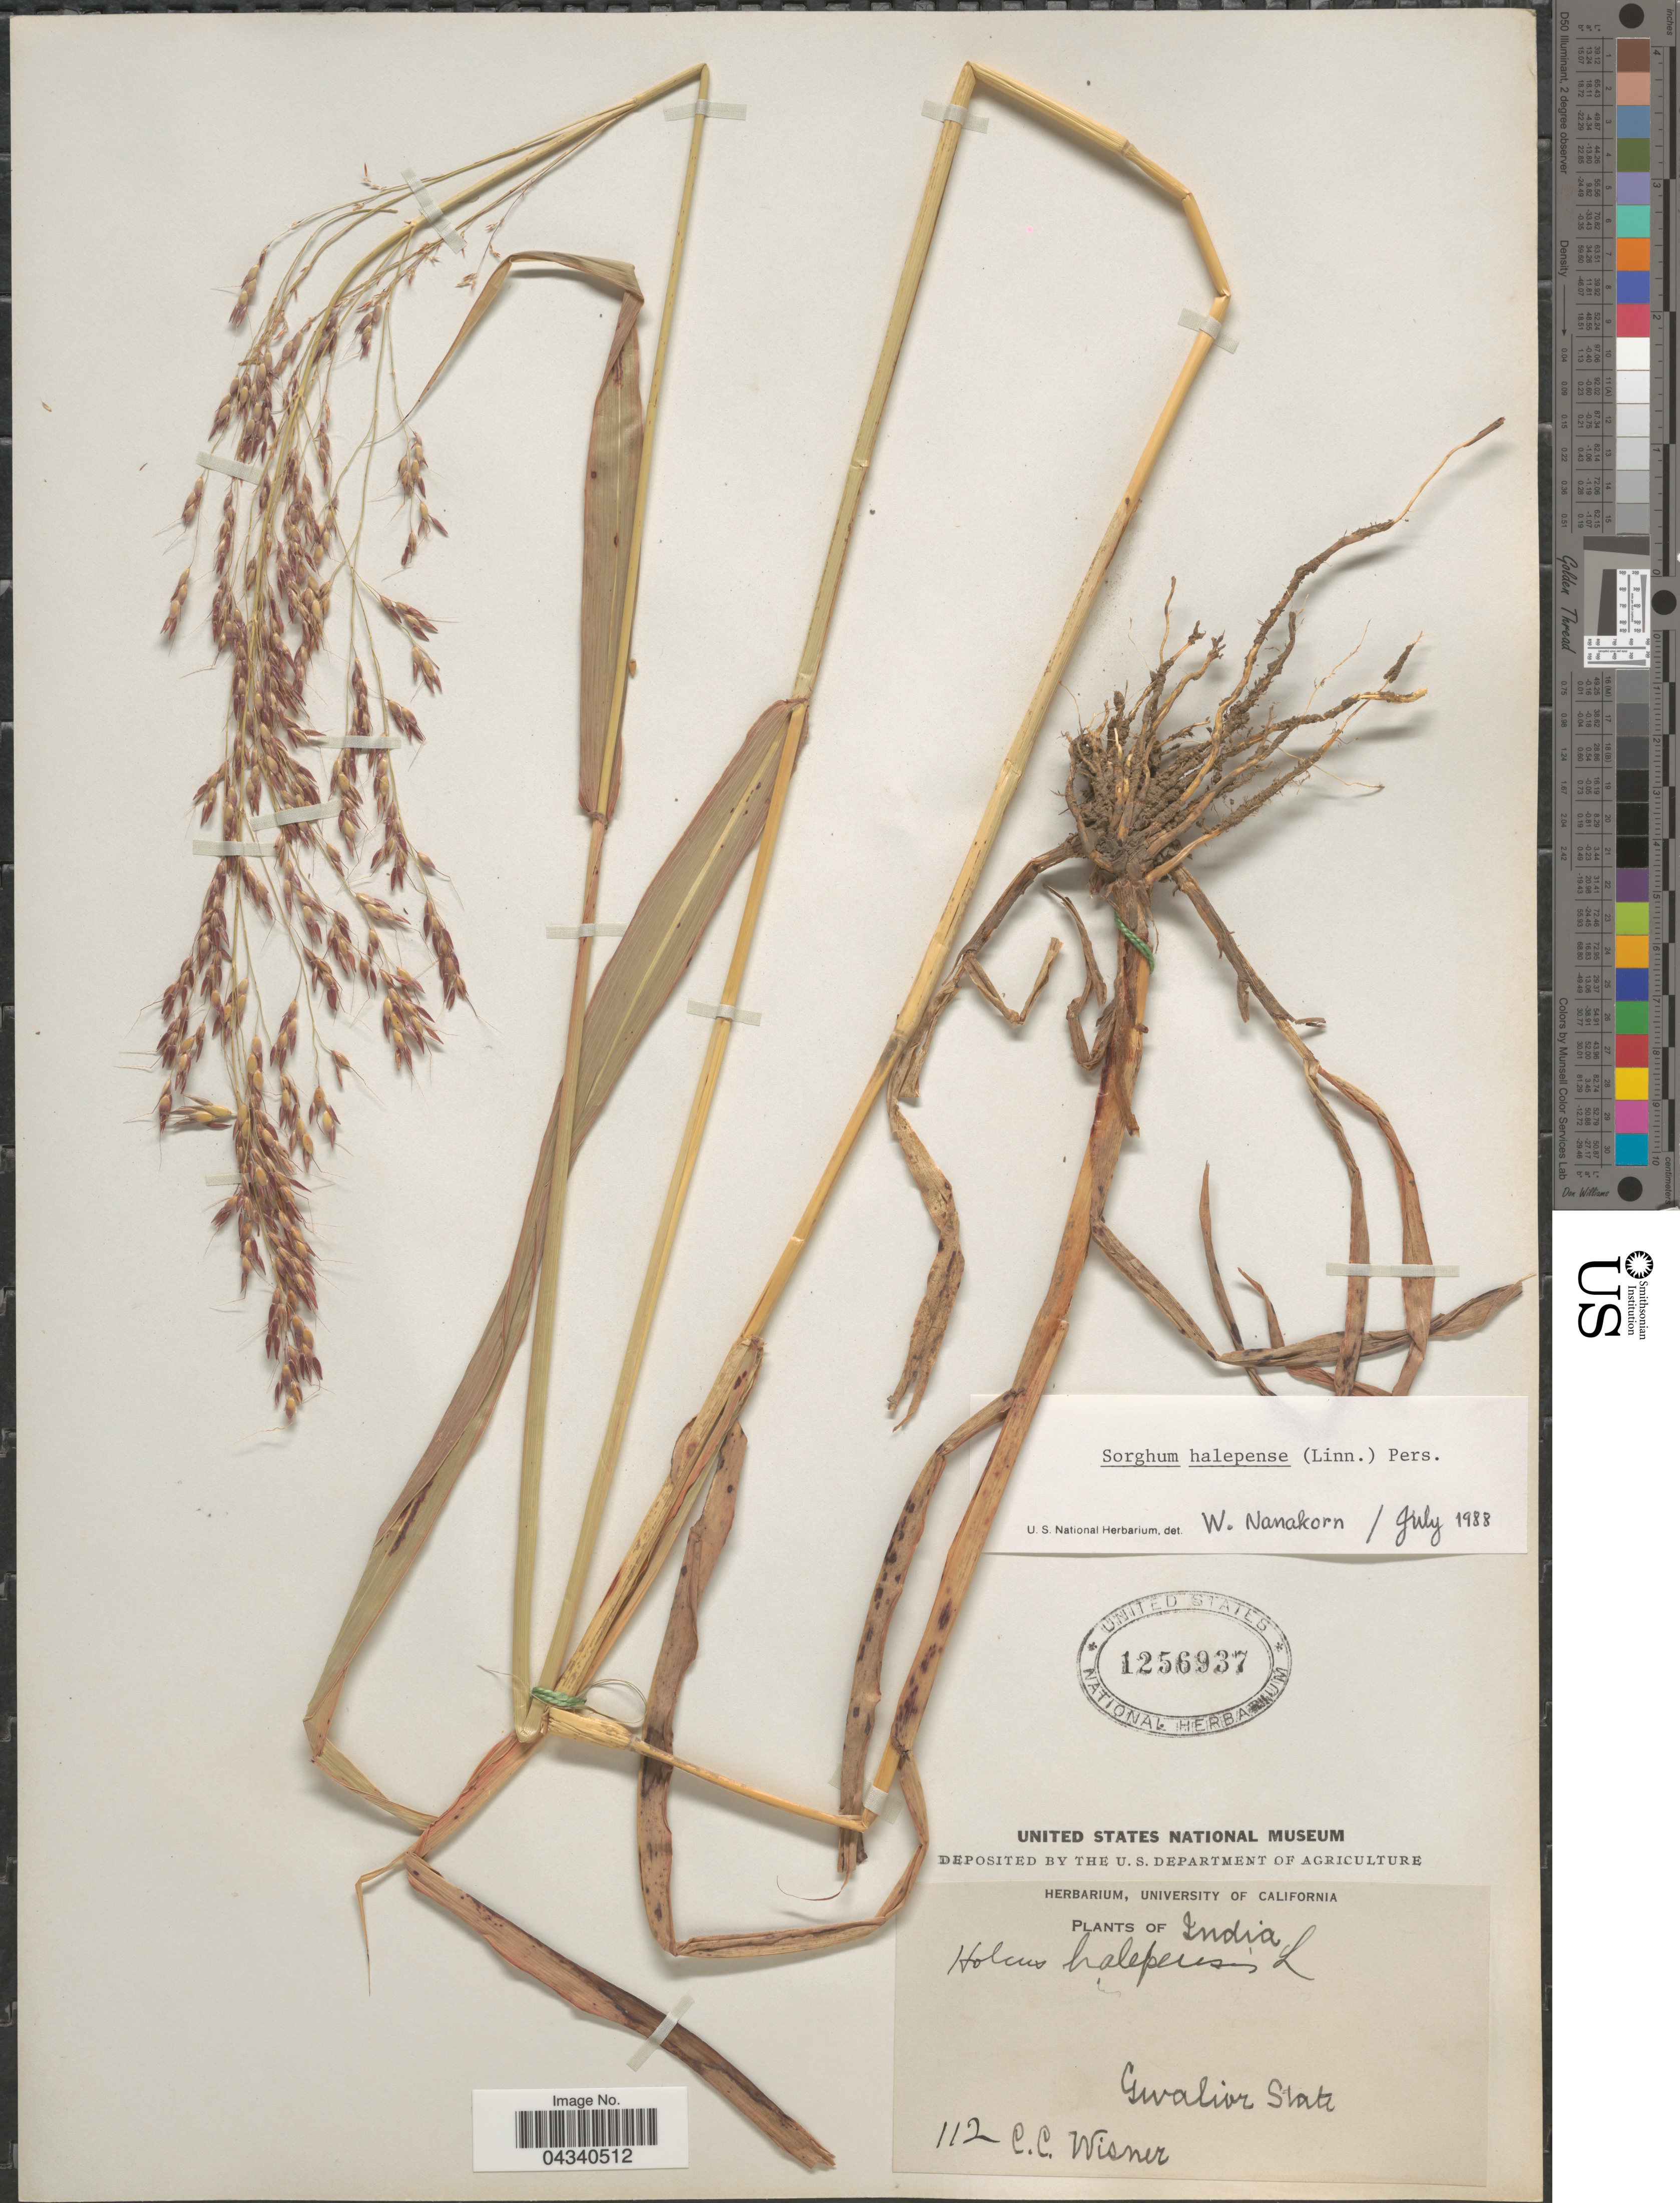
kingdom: Plantae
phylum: Tracheophyta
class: Liliopsida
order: Poales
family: Poaceae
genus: Sorghum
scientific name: Sorghum halepense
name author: (L.) Pers.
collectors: C. Wisner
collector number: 112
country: India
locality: Gwalior State.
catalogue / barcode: US 1256937